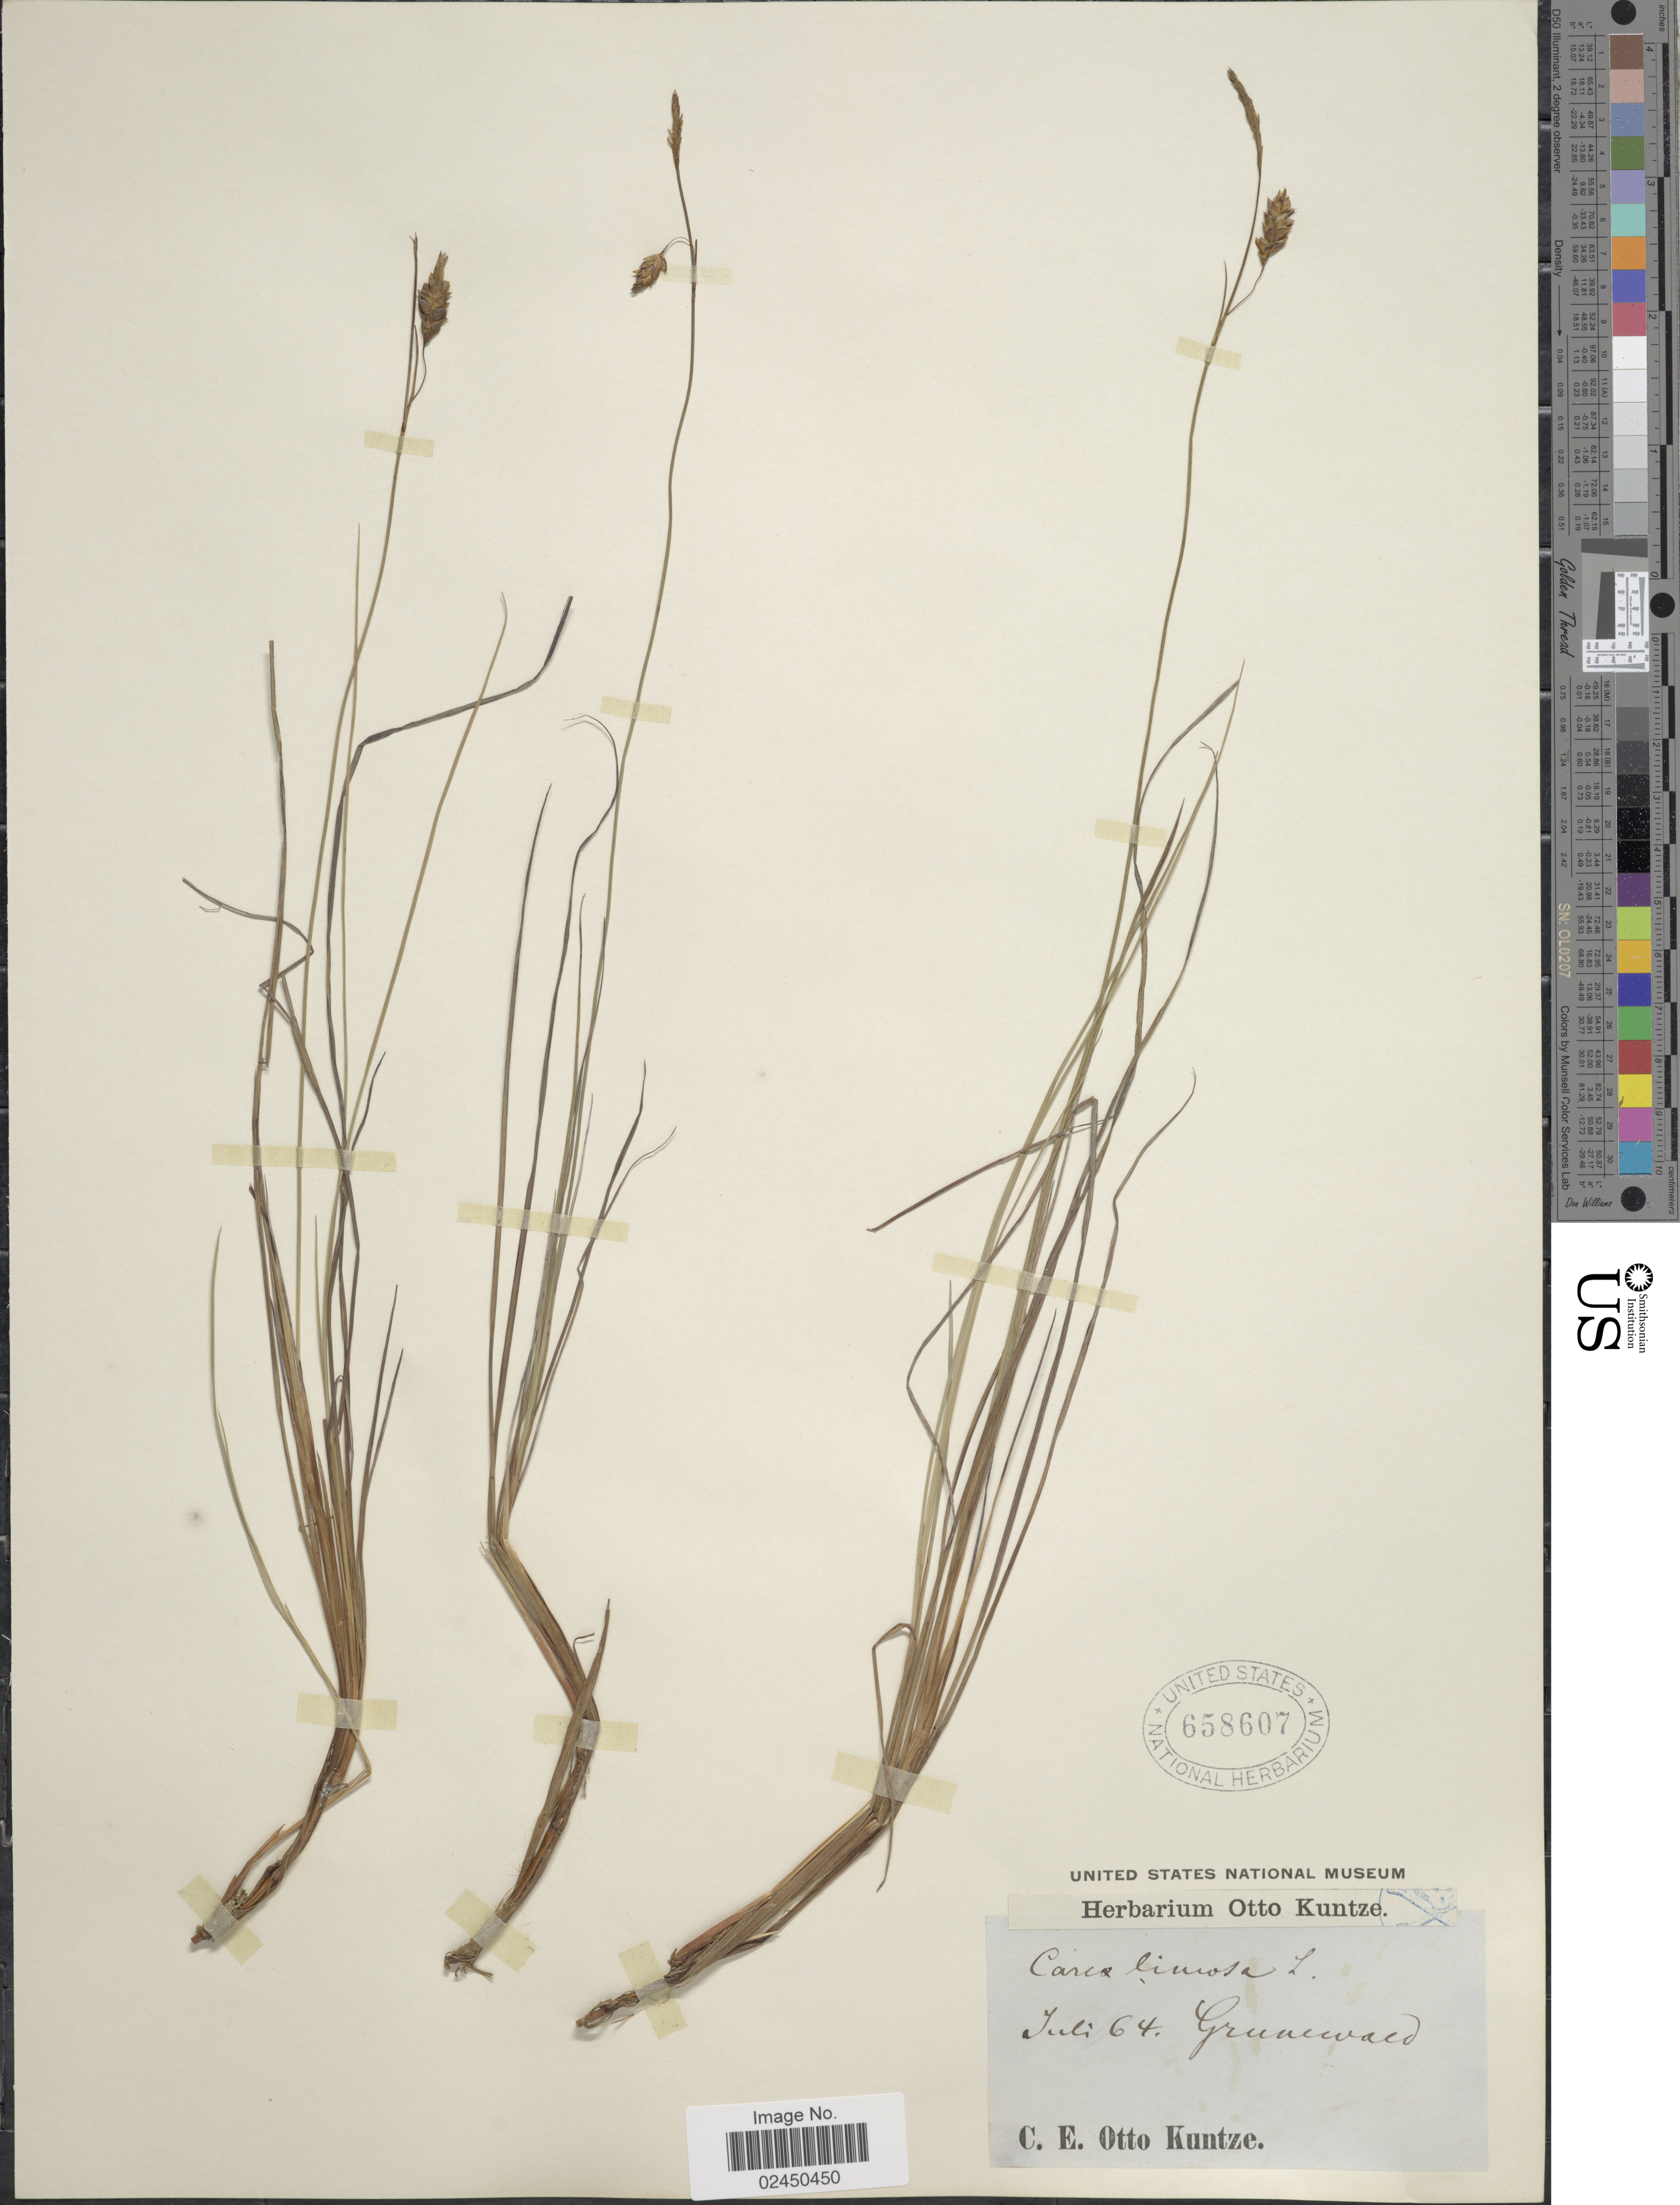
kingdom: Plantae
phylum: Tracheophyta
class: Liliopsida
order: Poales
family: Cyperaceae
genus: Carex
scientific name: Carex limosa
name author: L.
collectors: C.E.O. Kuntze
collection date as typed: Transcribed d/m/y: /7/64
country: Germany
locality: Grunewald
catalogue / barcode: US 658607